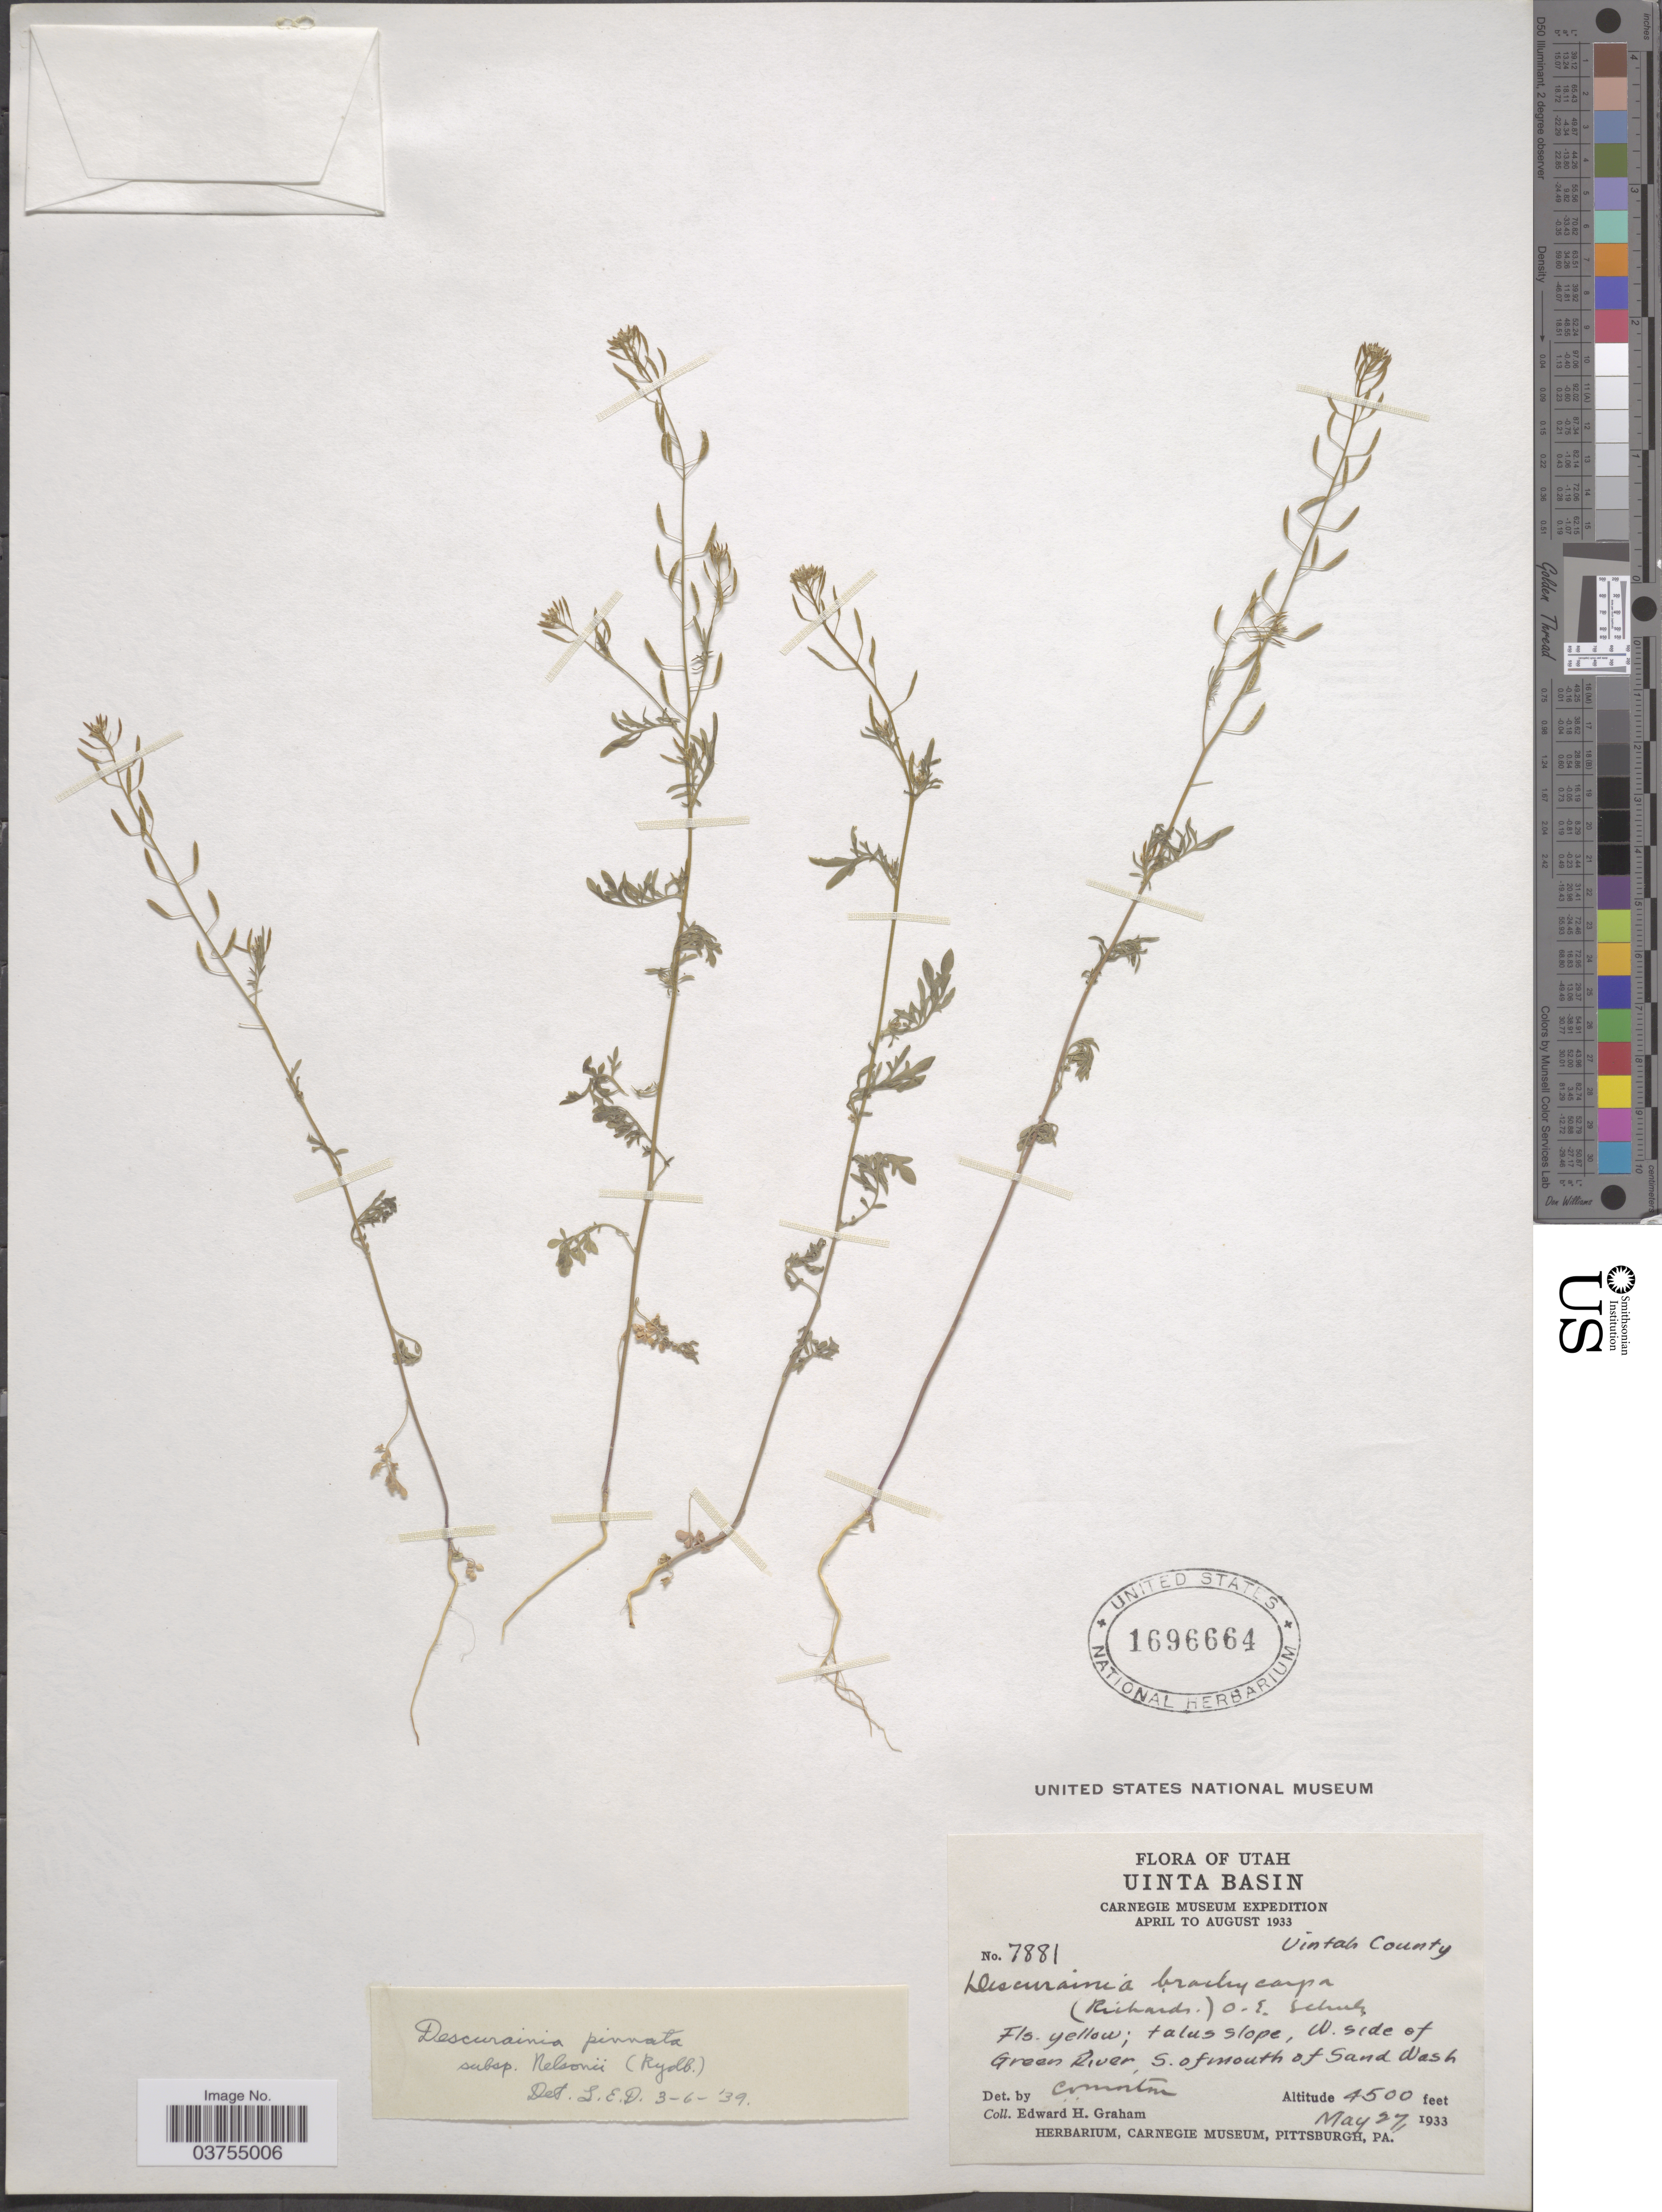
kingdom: Plantae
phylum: Tracheophyta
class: Magnoliopsida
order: Brassicales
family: Brassicaceae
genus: Descurainia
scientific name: Descurainia pinnata subsp. nelsonii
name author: (Rydb.) M. Peck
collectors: E. H. Graham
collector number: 7881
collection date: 1933-05-27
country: United States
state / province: Utah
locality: Uinta Basin. Uintah County. W. side of Green River, S. of mouth of Sand Wash.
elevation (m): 1372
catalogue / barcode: US 1696664